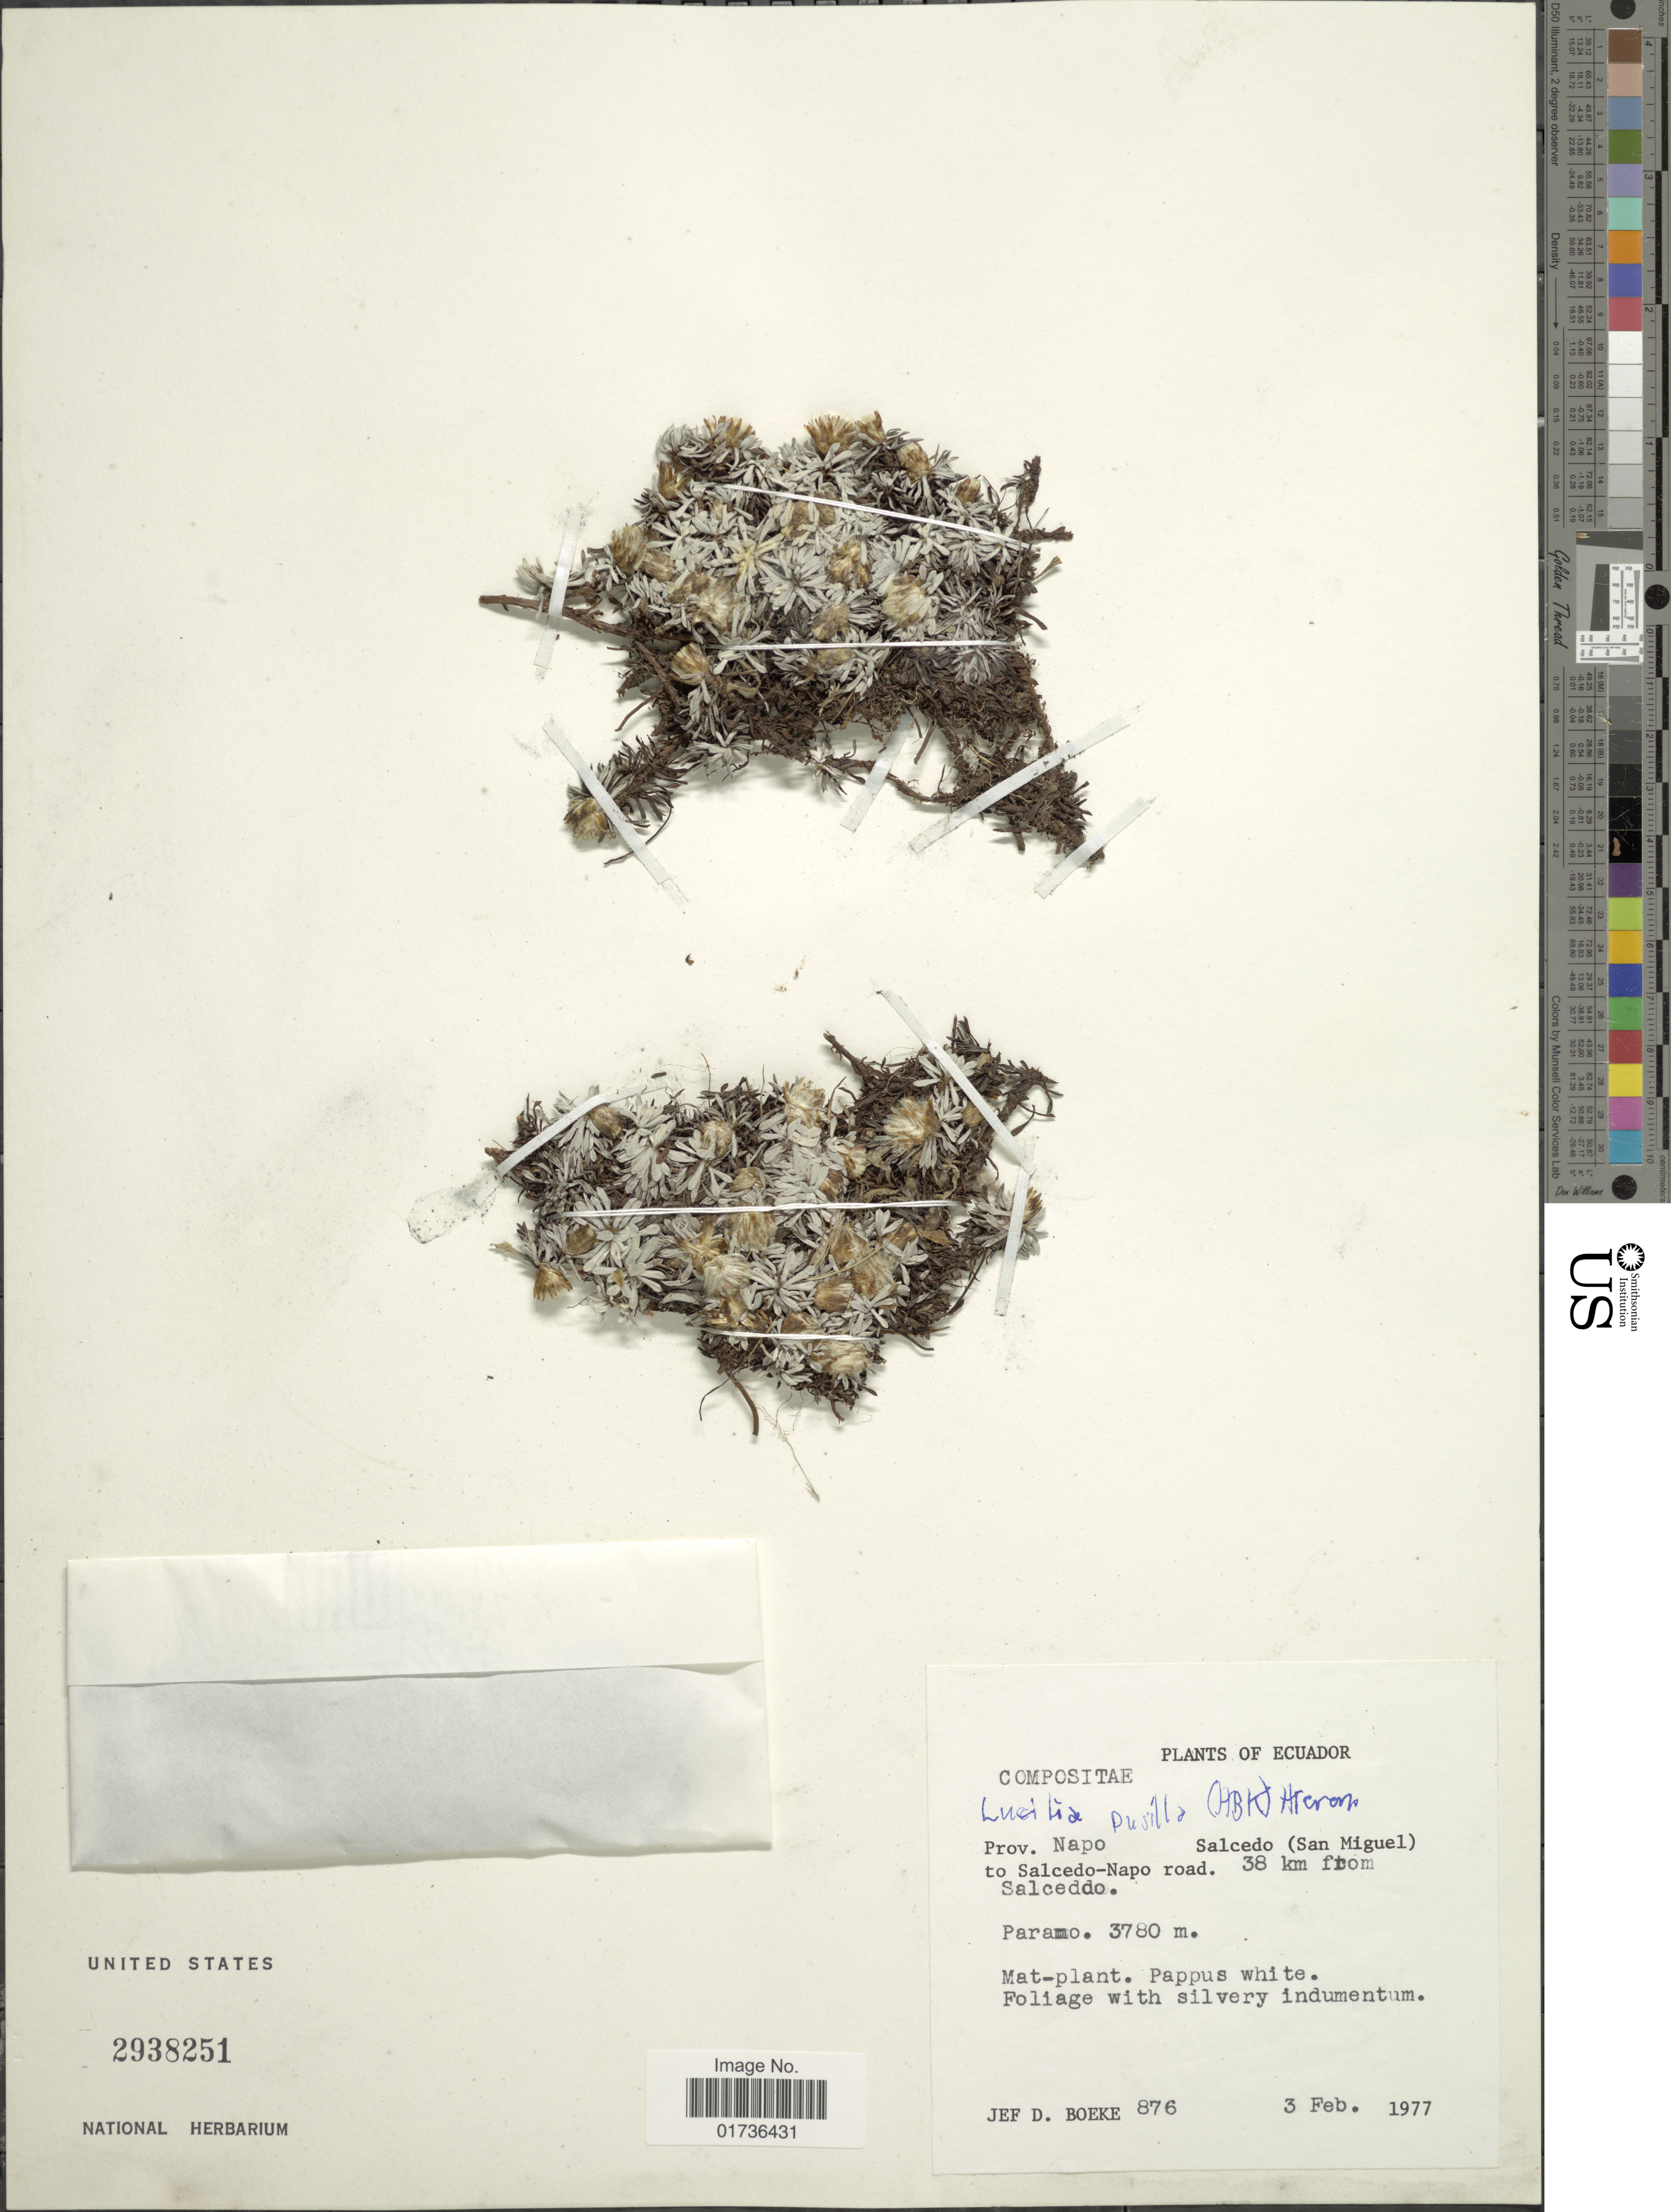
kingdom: Plantae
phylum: Tracheophyta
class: Magnoliopsida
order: Asterales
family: Asteraceae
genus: Lucilia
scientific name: Lucilia kunthiana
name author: (DC.) Zardini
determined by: Dillon, M. O.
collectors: J. D. Boeke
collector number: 876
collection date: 1977-02-03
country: Ecuador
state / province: Napo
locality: Salcedo (San Miguel) to Salcedo-Napo road. 38 km from Salceddo. Paramo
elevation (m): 3780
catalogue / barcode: US 2938251